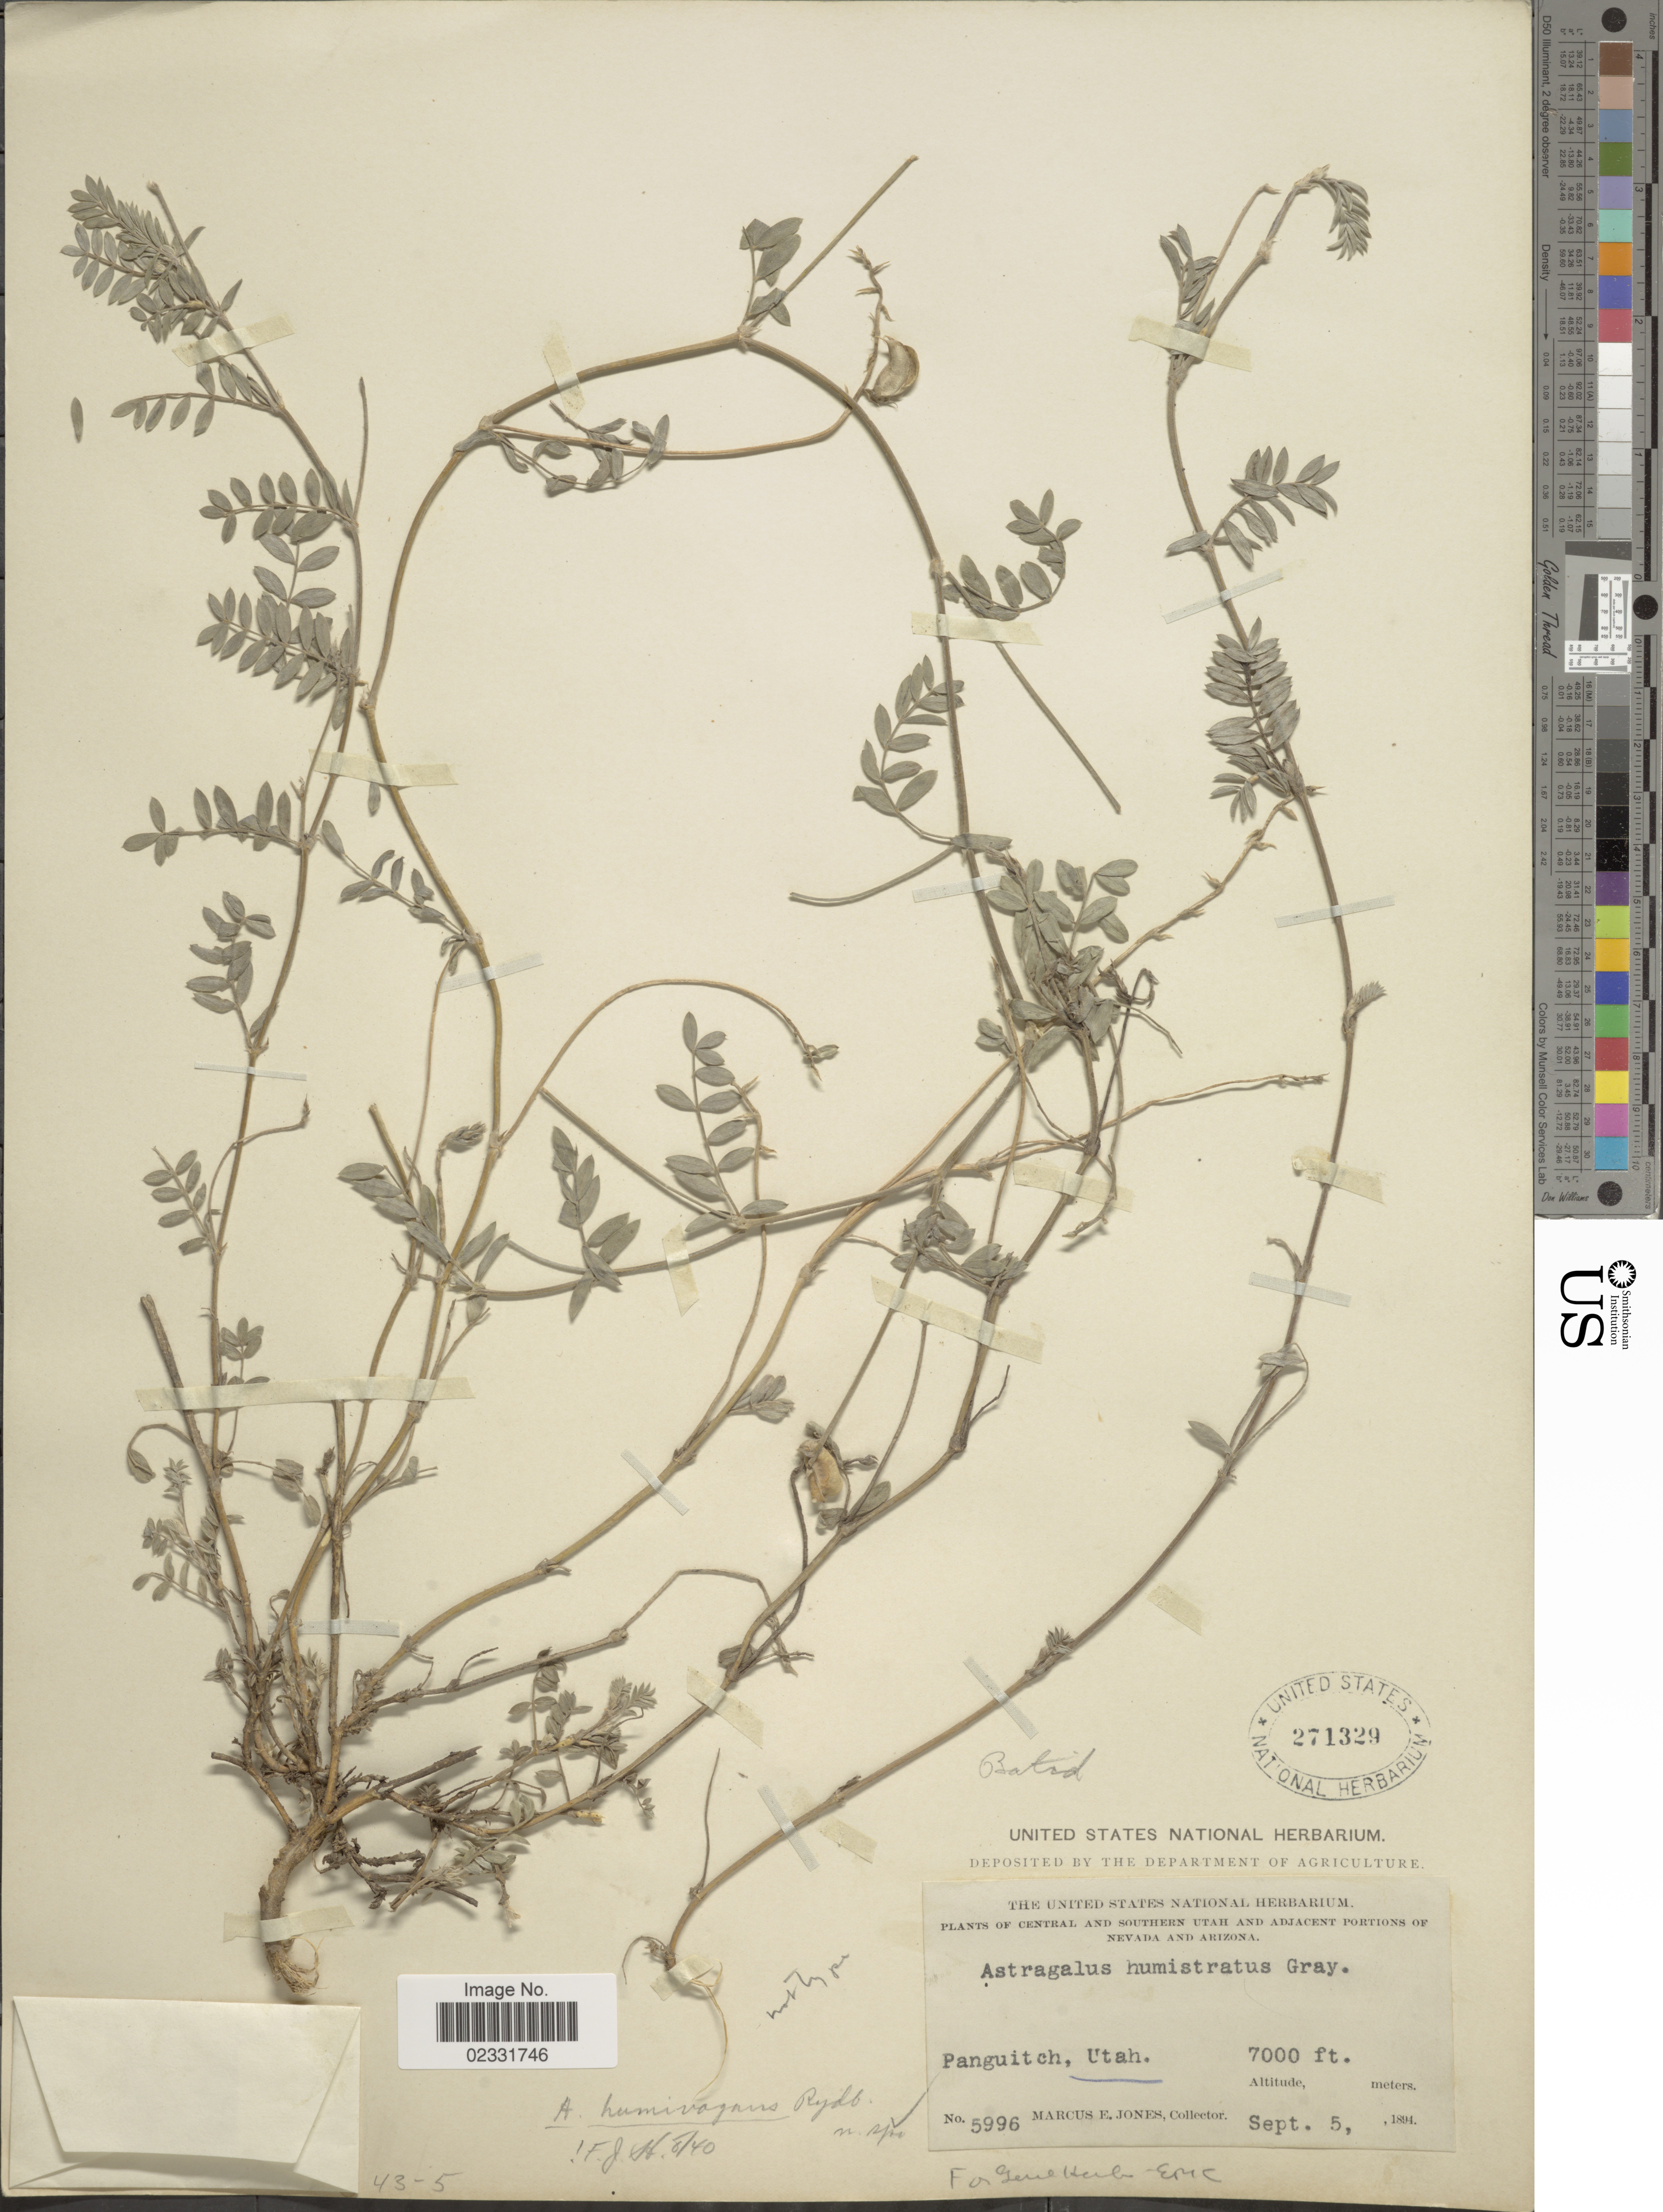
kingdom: Plantae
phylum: Tracheophyta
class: Magnoliopsida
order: Fabales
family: Fabaceae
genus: Astragalus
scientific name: Astragalus humistratus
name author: A. Gray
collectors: M. E. Jones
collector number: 5996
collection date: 1894-09-05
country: United States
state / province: Utah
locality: Panguitch.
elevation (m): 2134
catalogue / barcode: US 271329